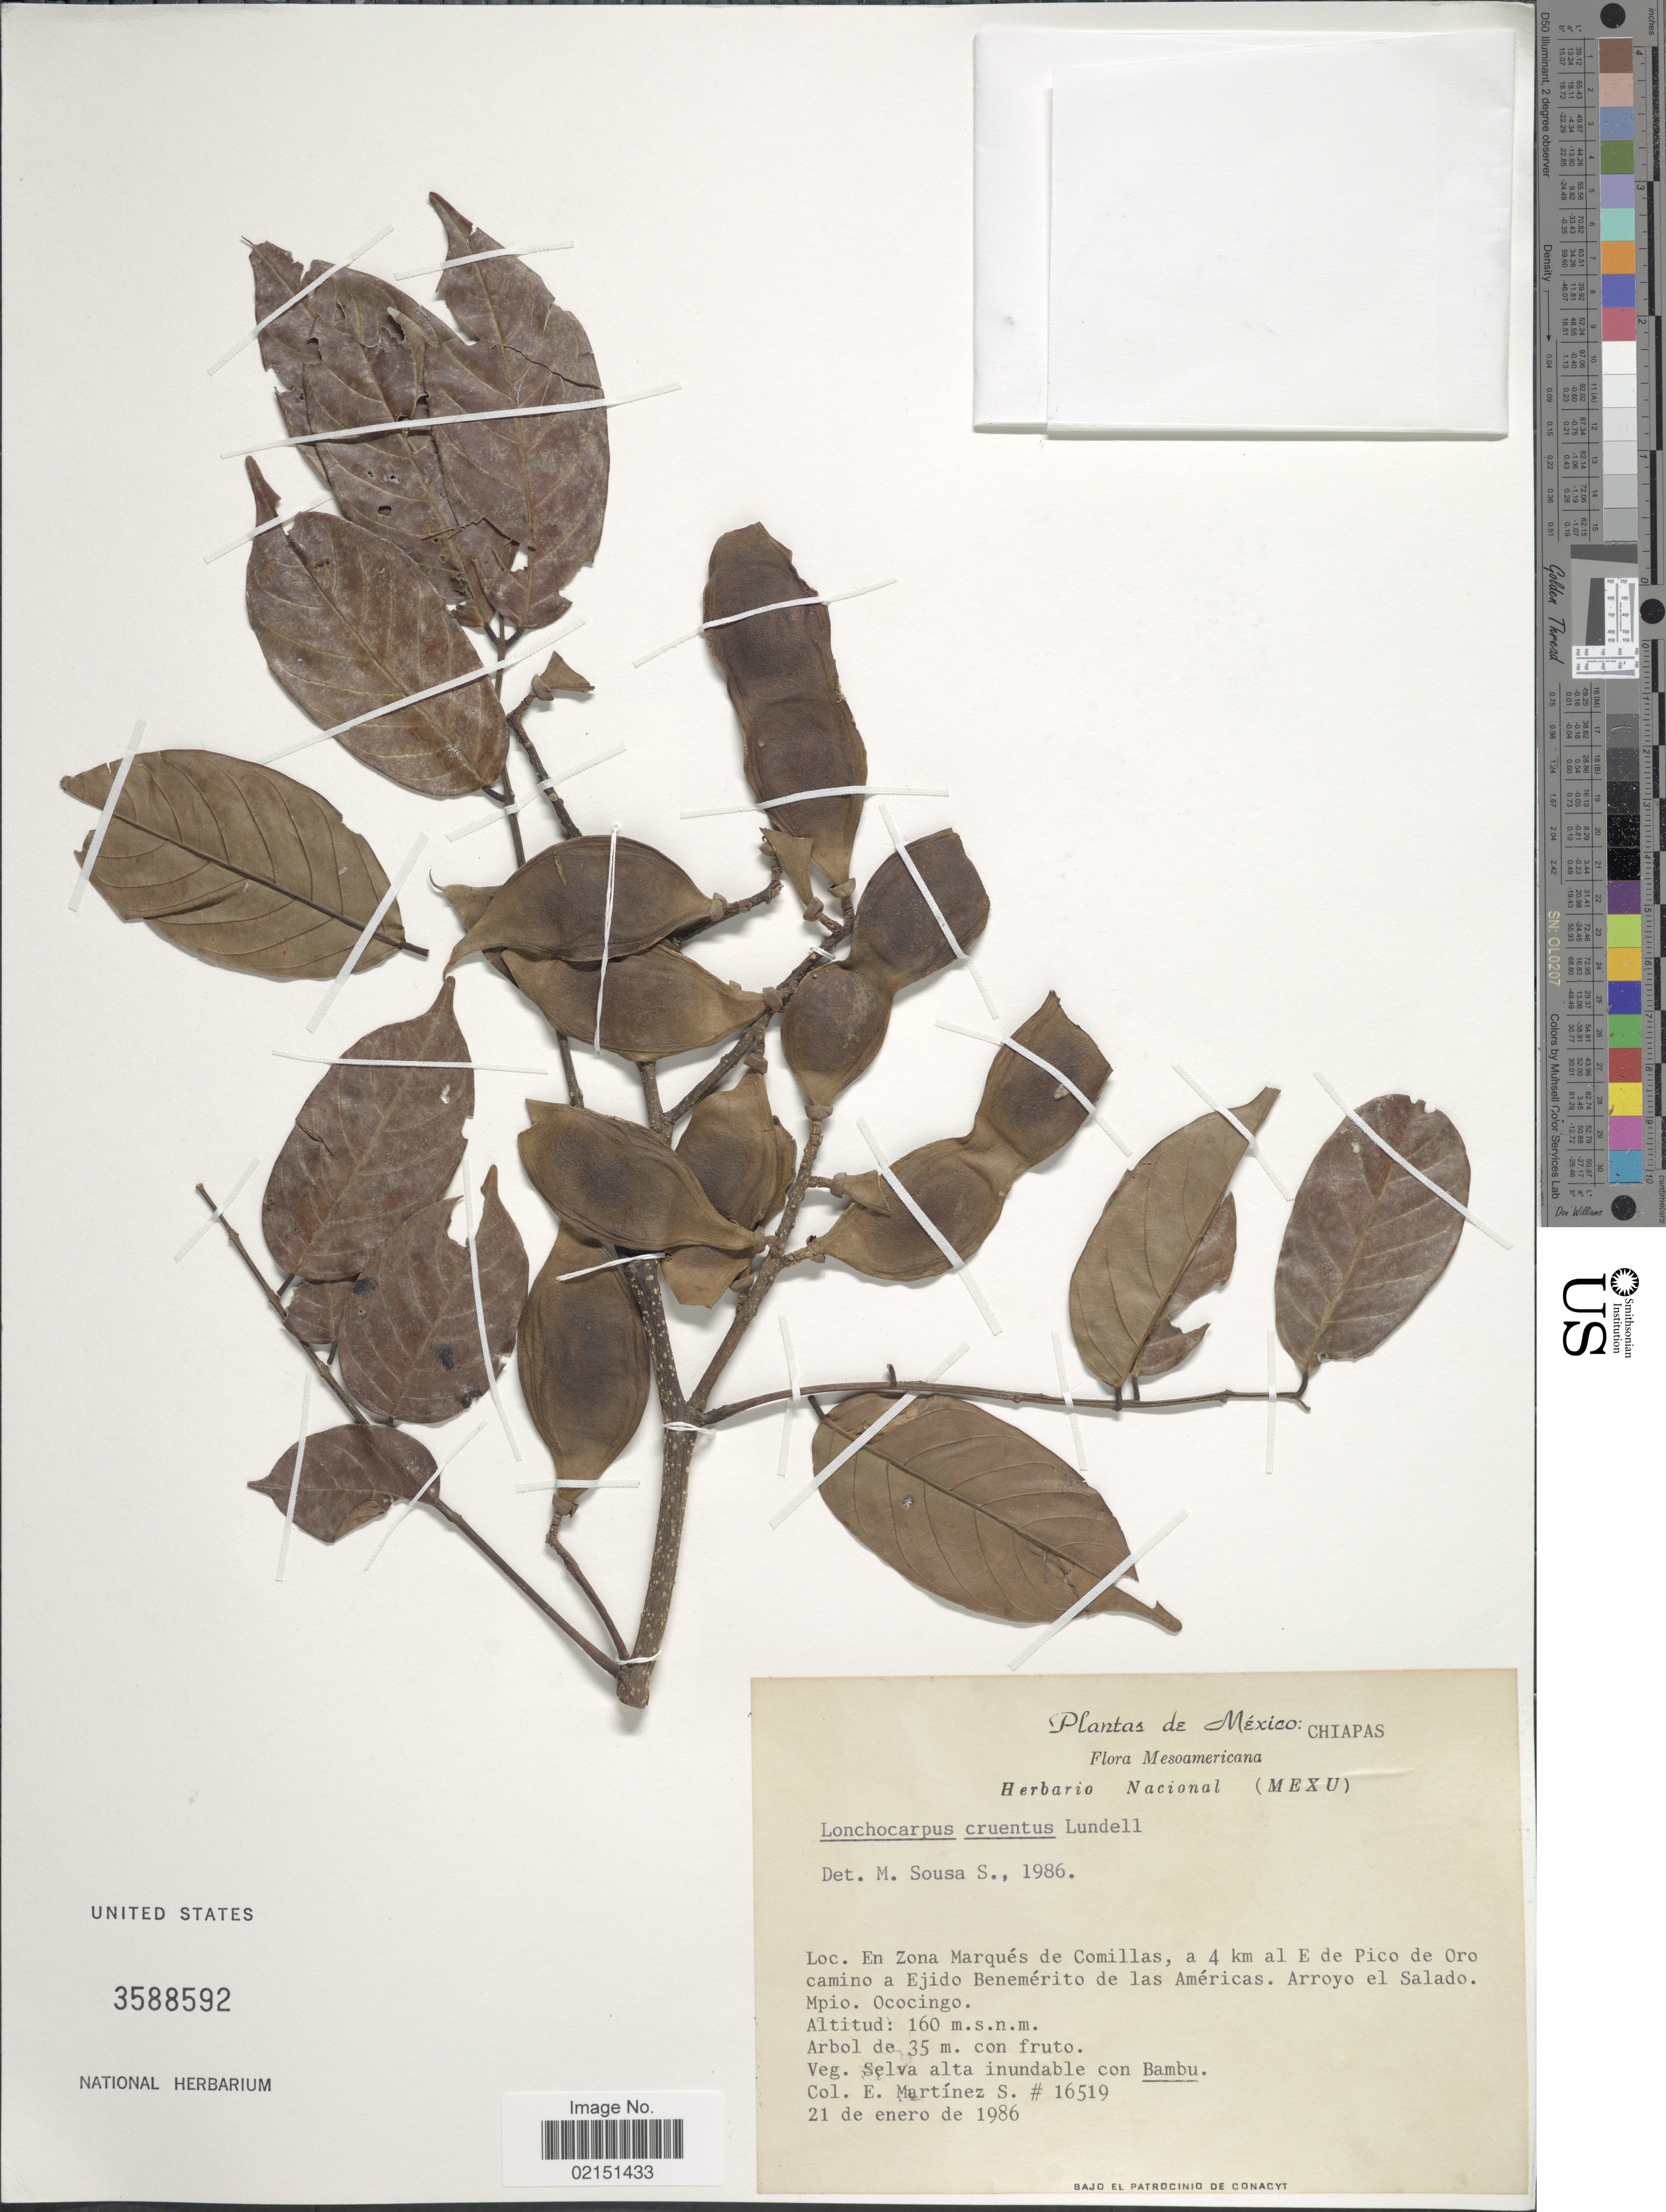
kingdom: Plantae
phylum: Tracheophyta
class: Magnoliopsida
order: Fabales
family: Fabaceae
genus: Lonchocarpus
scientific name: Lonchocarpus cruentus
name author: Lundell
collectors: E. M. Martínez S.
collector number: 16519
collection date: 1986-01-21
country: Mexico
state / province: Chiapas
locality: En Zona marques de Comillas, a 4 km al E de Pico de Oro camino a Ejido Benemerito de las Americas, Arroyo el Salado, Mpio. Ococingo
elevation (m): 160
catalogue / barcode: US 3588592